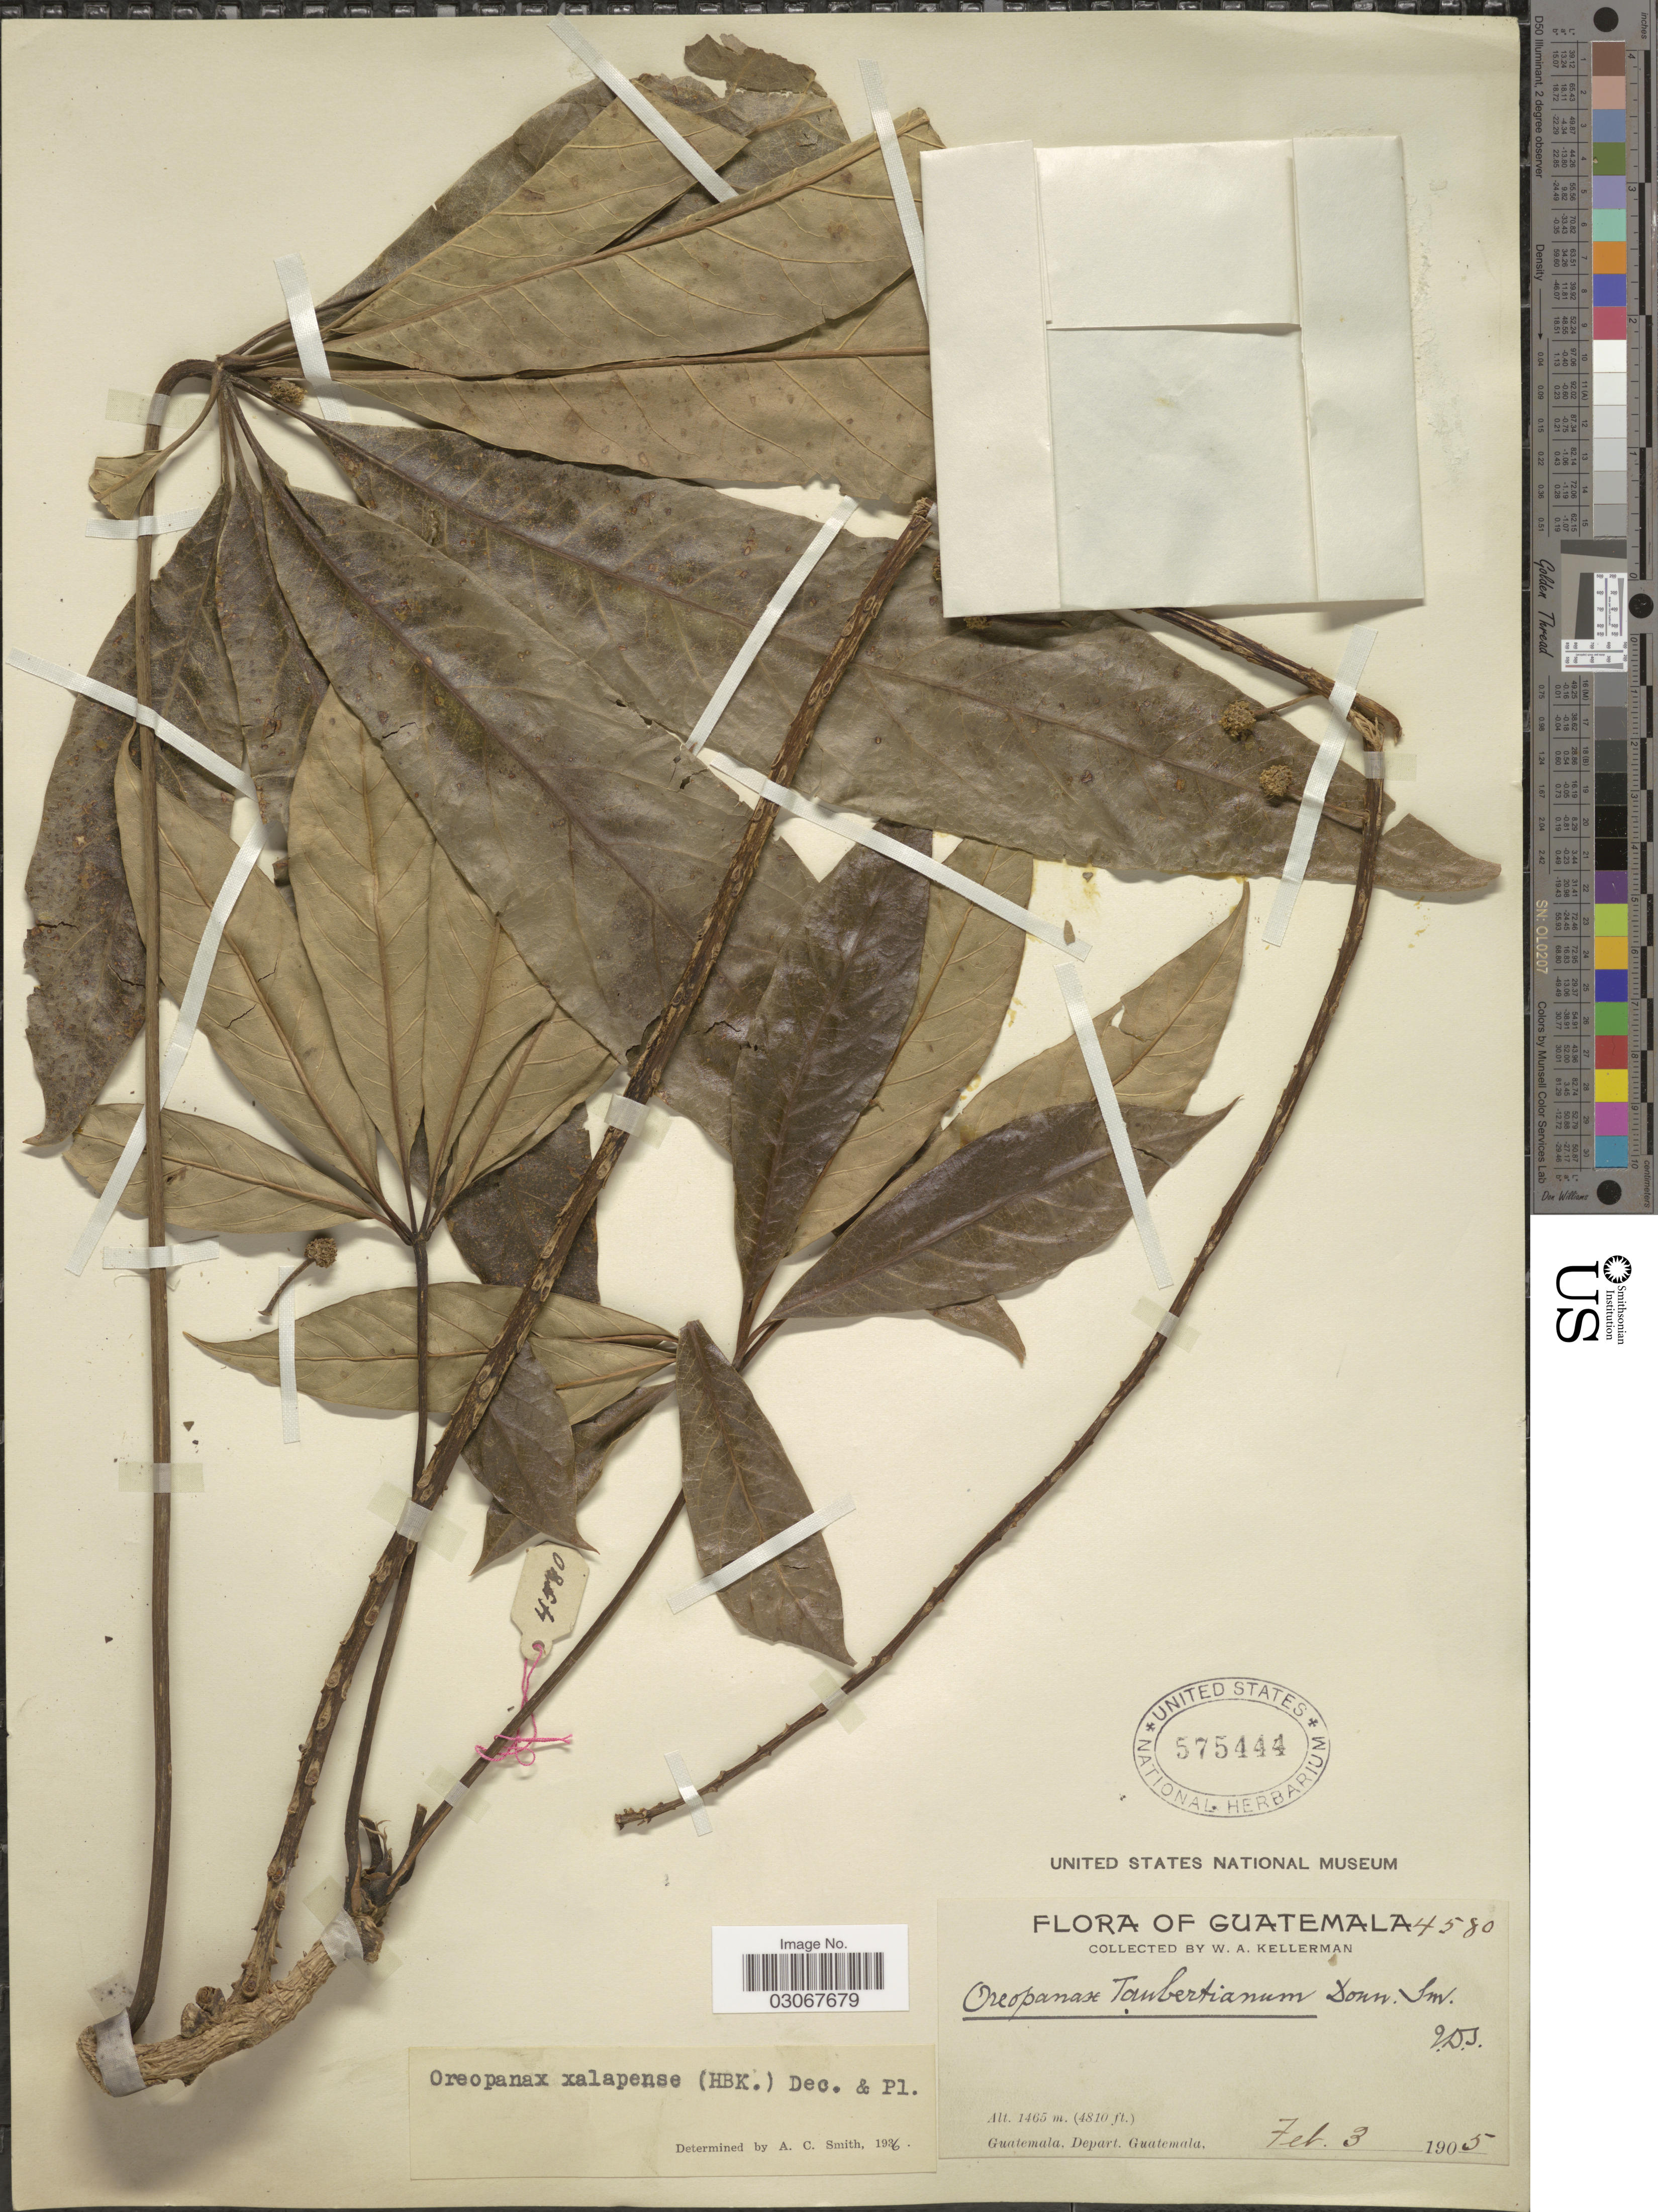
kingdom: Plantae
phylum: Tracheophyta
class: Magnoliopsida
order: Apiales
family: Araliaceae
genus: Oreopanax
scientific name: Oreopanax xalapensis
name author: (Kunth) Decne. & Planch.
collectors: W. Kellerman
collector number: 4580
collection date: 1905-02-03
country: Guatemala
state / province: Guatemala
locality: Depart. Guatemala.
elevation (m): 1465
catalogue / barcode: US 575444